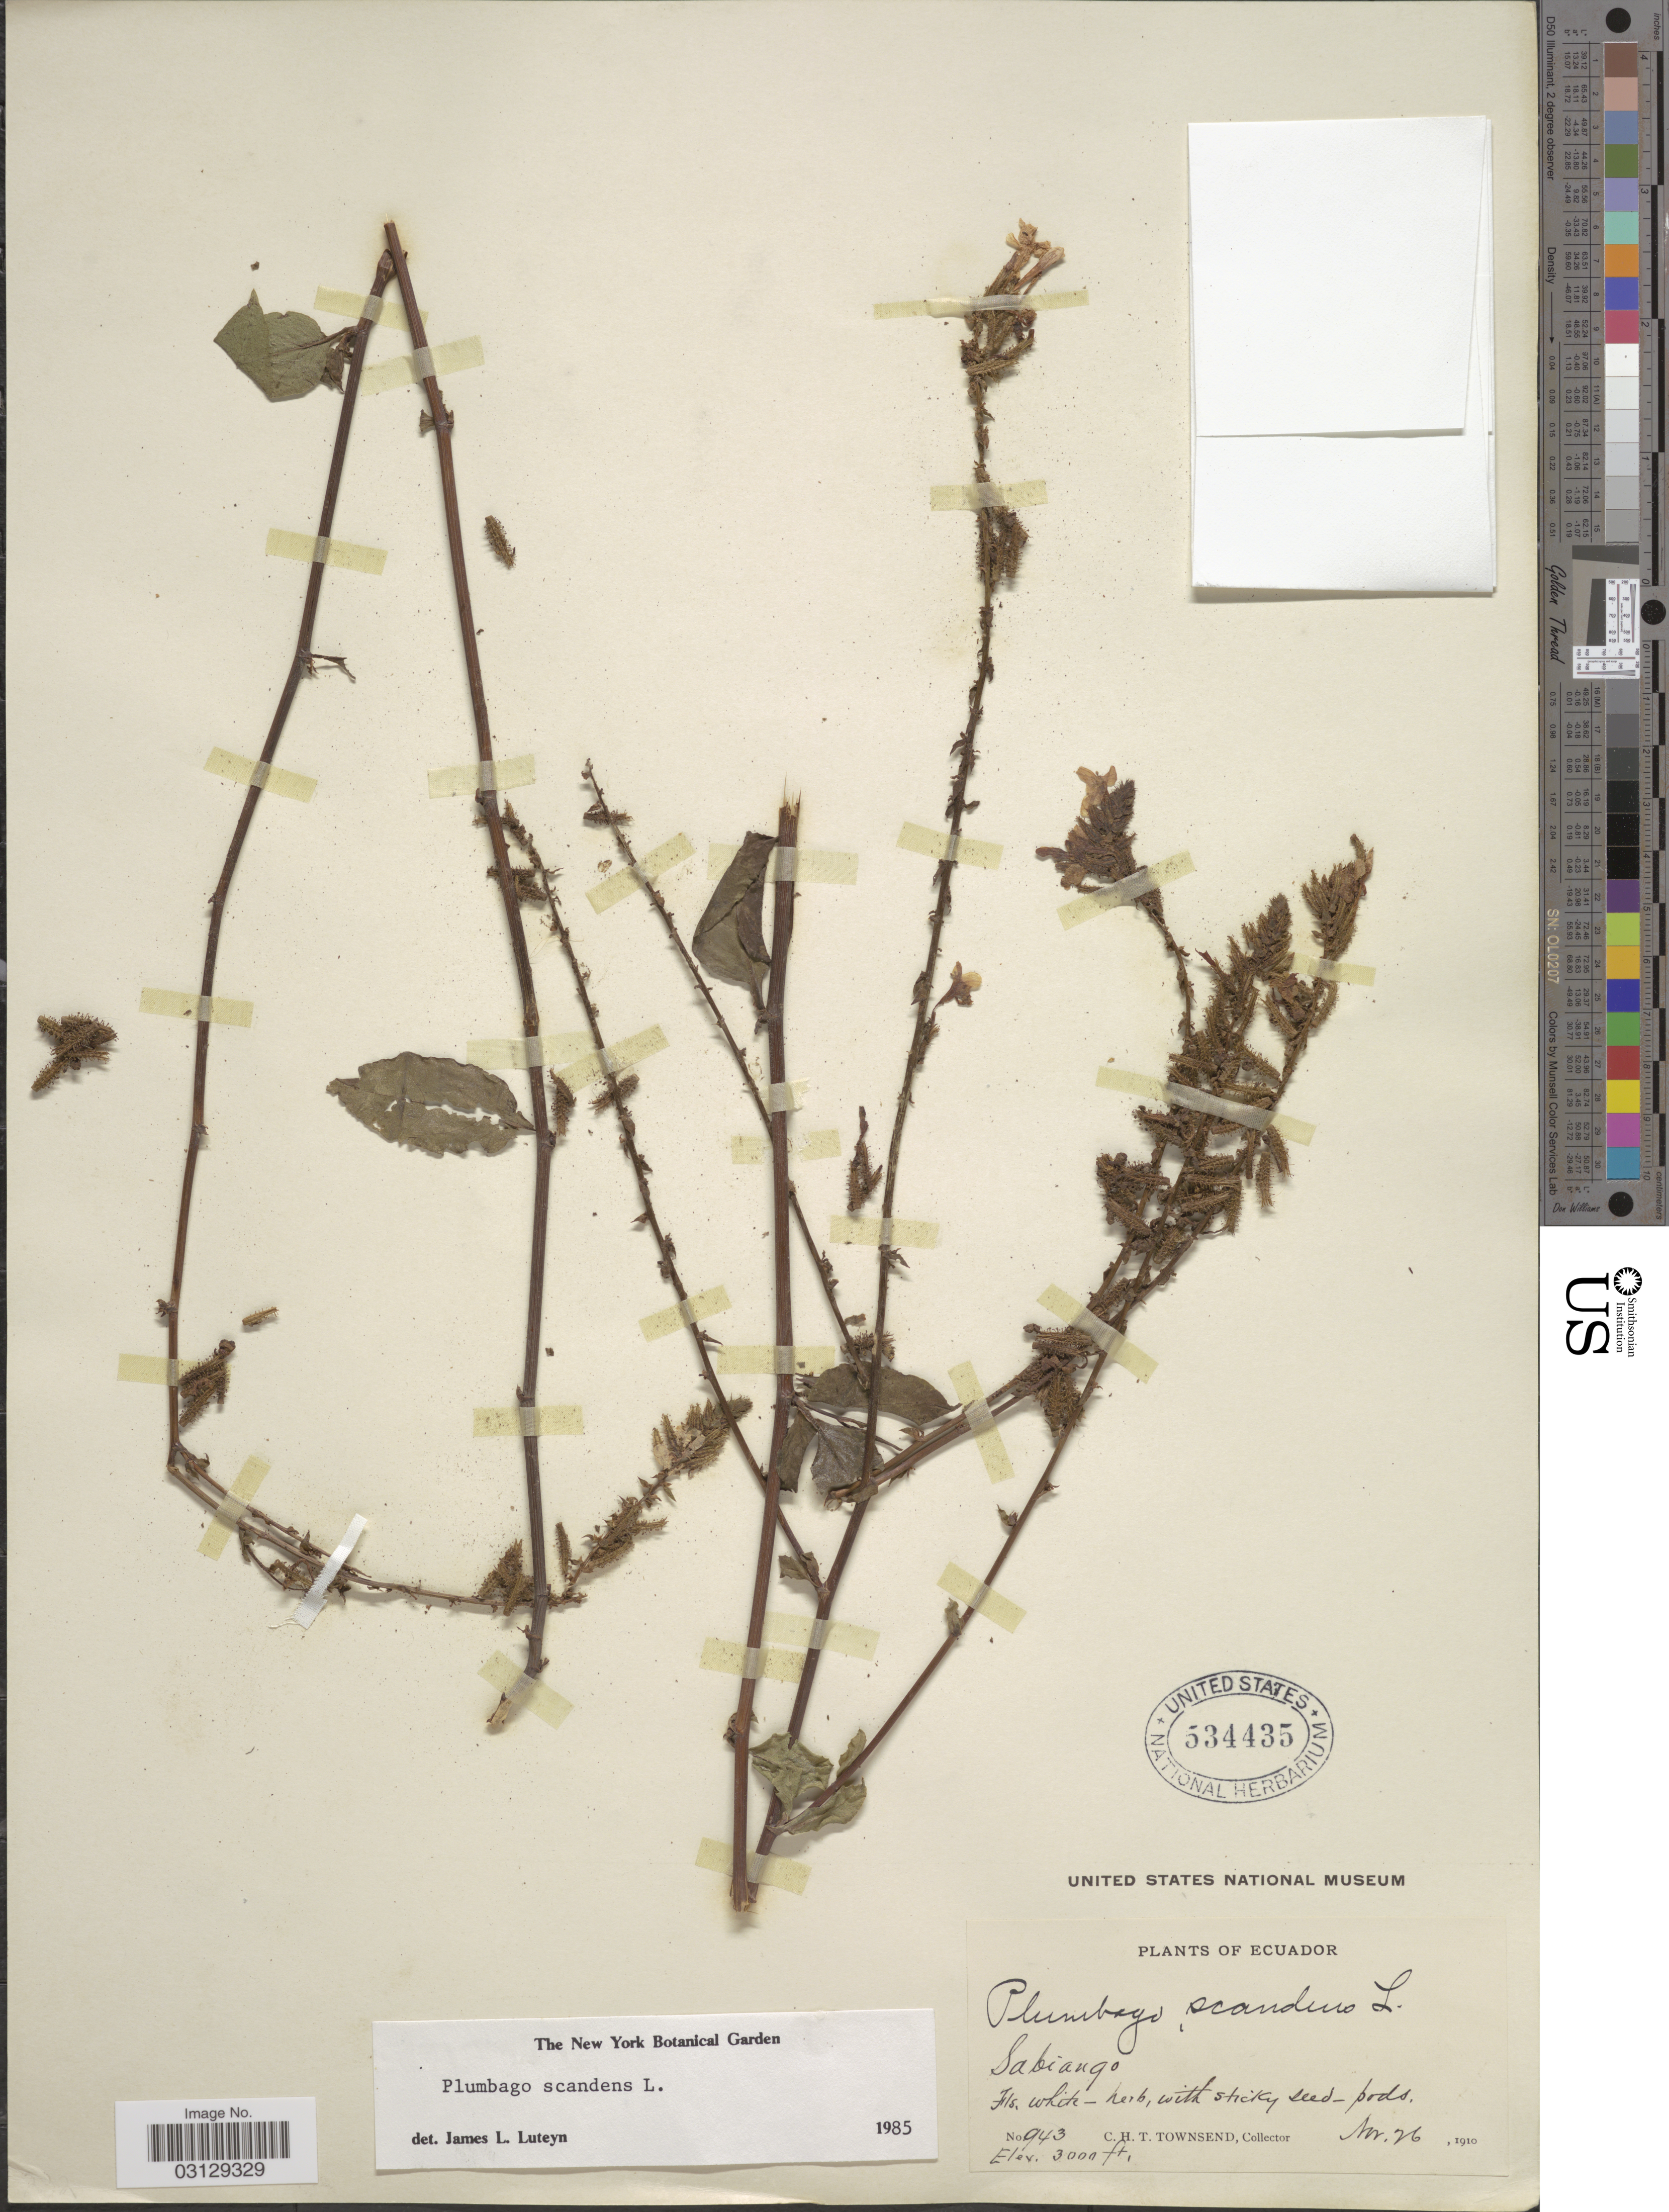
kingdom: Plantae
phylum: Tracheophyta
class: Magnoliopsida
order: Caryophyllales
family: Plumbaginaceae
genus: Plumbago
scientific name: Plumbago scandens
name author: L.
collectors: C. H. T. Townsend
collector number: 943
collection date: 1910-11-26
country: Ecuador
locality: Sabiango.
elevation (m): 914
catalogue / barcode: US 534435